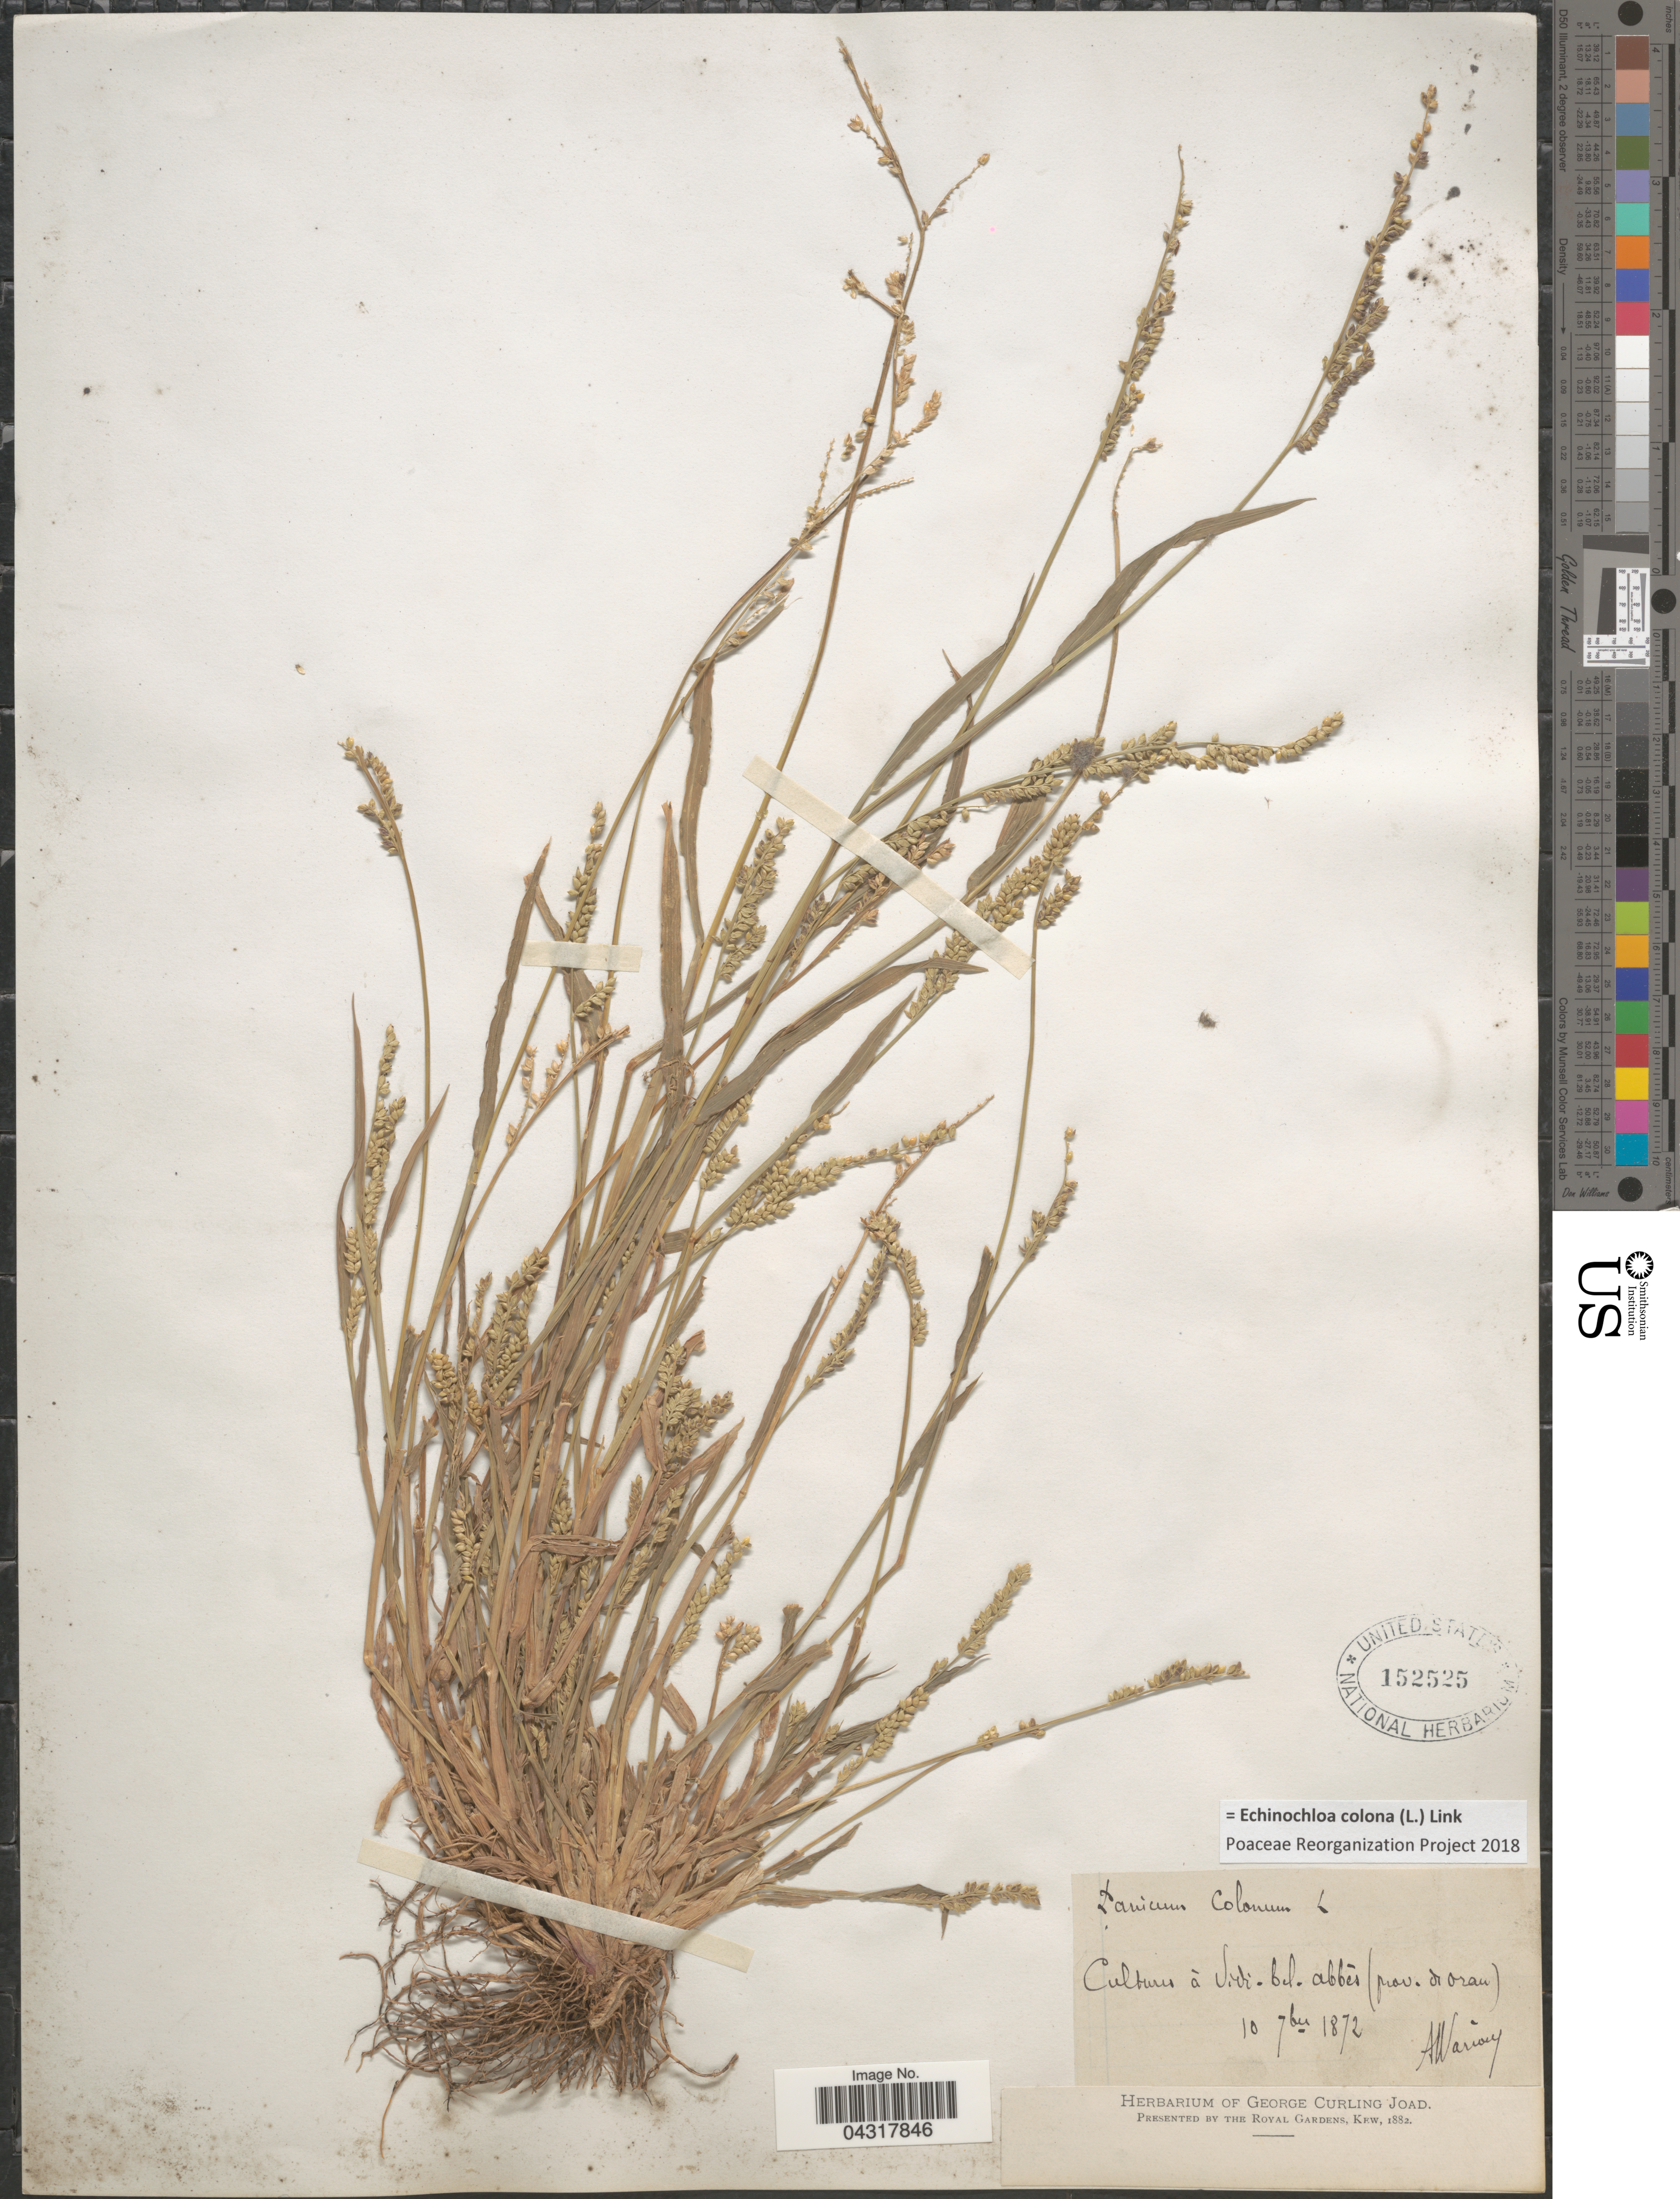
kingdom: Plantae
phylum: Tracheophyta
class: Liliopsida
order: Poales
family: Poaceae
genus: Echinochloa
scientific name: Echinochloa colona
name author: (L.) Link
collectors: A. Warion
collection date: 1872-09-10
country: Algeria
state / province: Oran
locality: Cultures à Sidi-bel-abbés (prov. d'Oran).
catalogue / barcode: US 152525